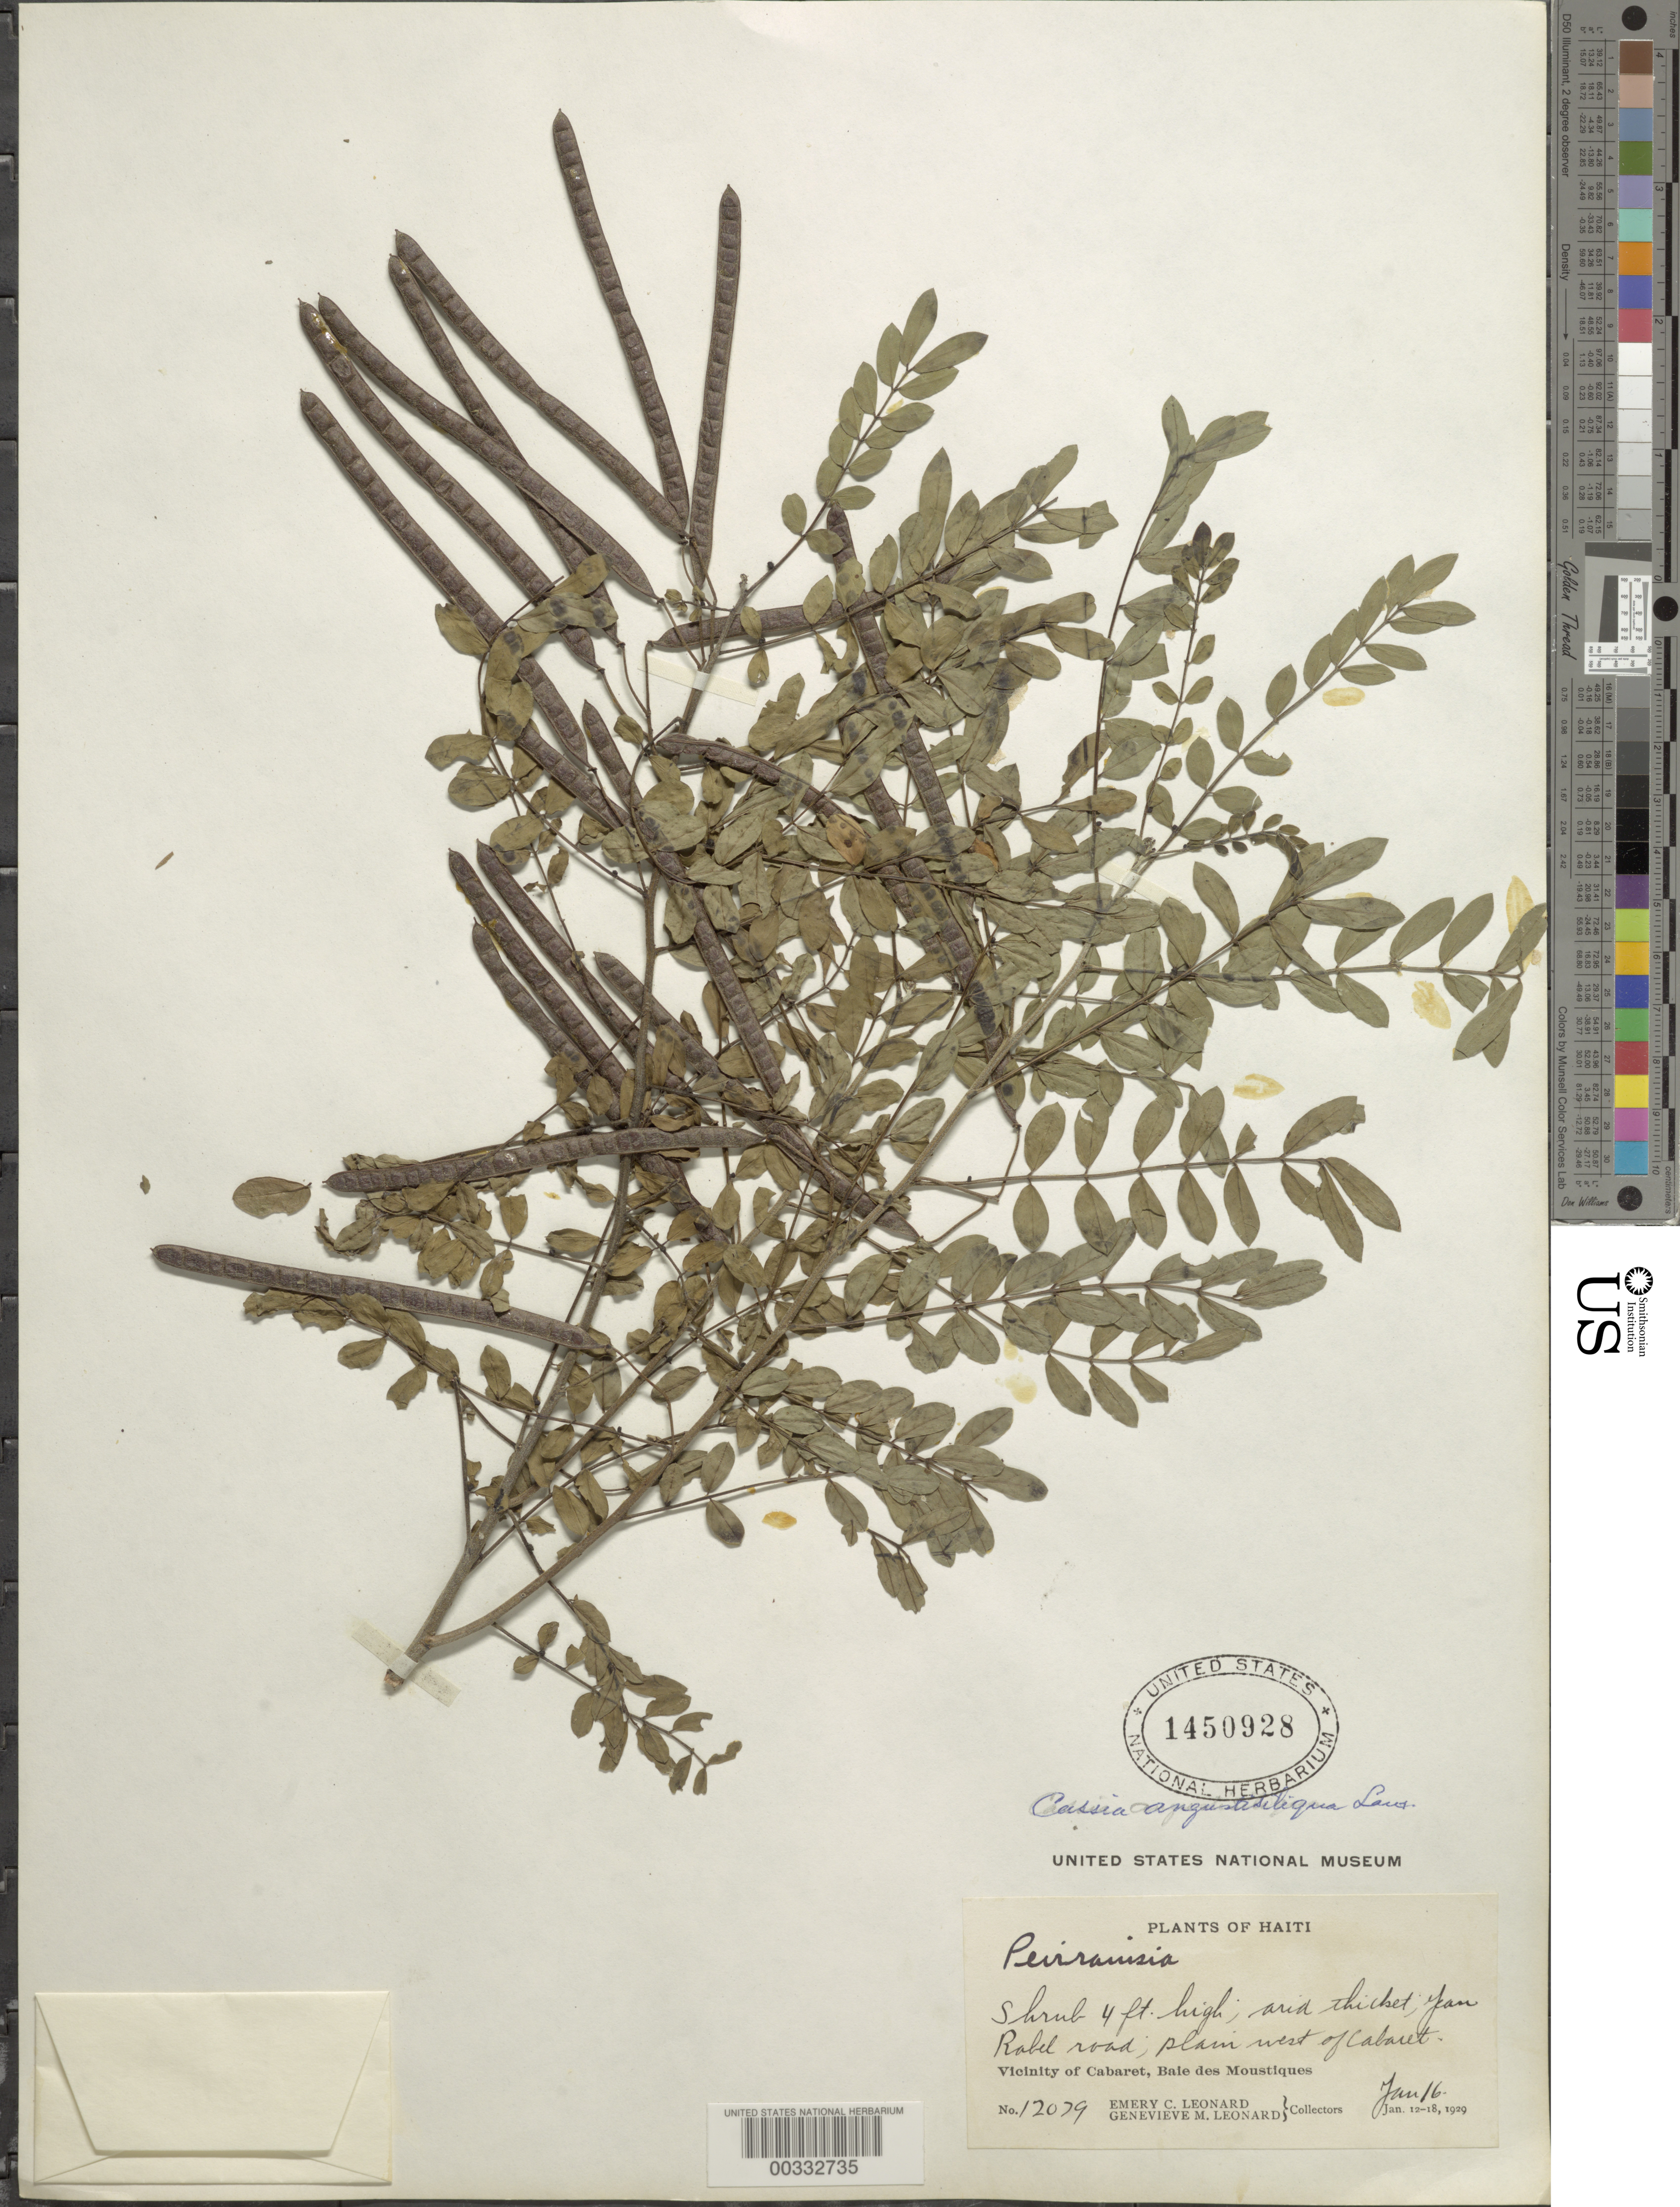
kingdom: Plantae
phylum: Tracheophyta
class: Magnoliopsida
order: Fabales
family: Fabaceae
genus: Senna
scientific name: Senna angustisiliqua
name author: (Lam.) H.S. Irwin & Barneby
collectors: E. C. Leonard & G. M. Leonard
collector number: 12079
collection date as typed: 16 Jan 1929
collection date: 1929-01-16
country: Haiti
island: Hispaniola Island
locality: W of cabaret, rable road, vicinity of cabaret, bate des moustiques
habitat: Plain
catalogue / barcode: US 1450928